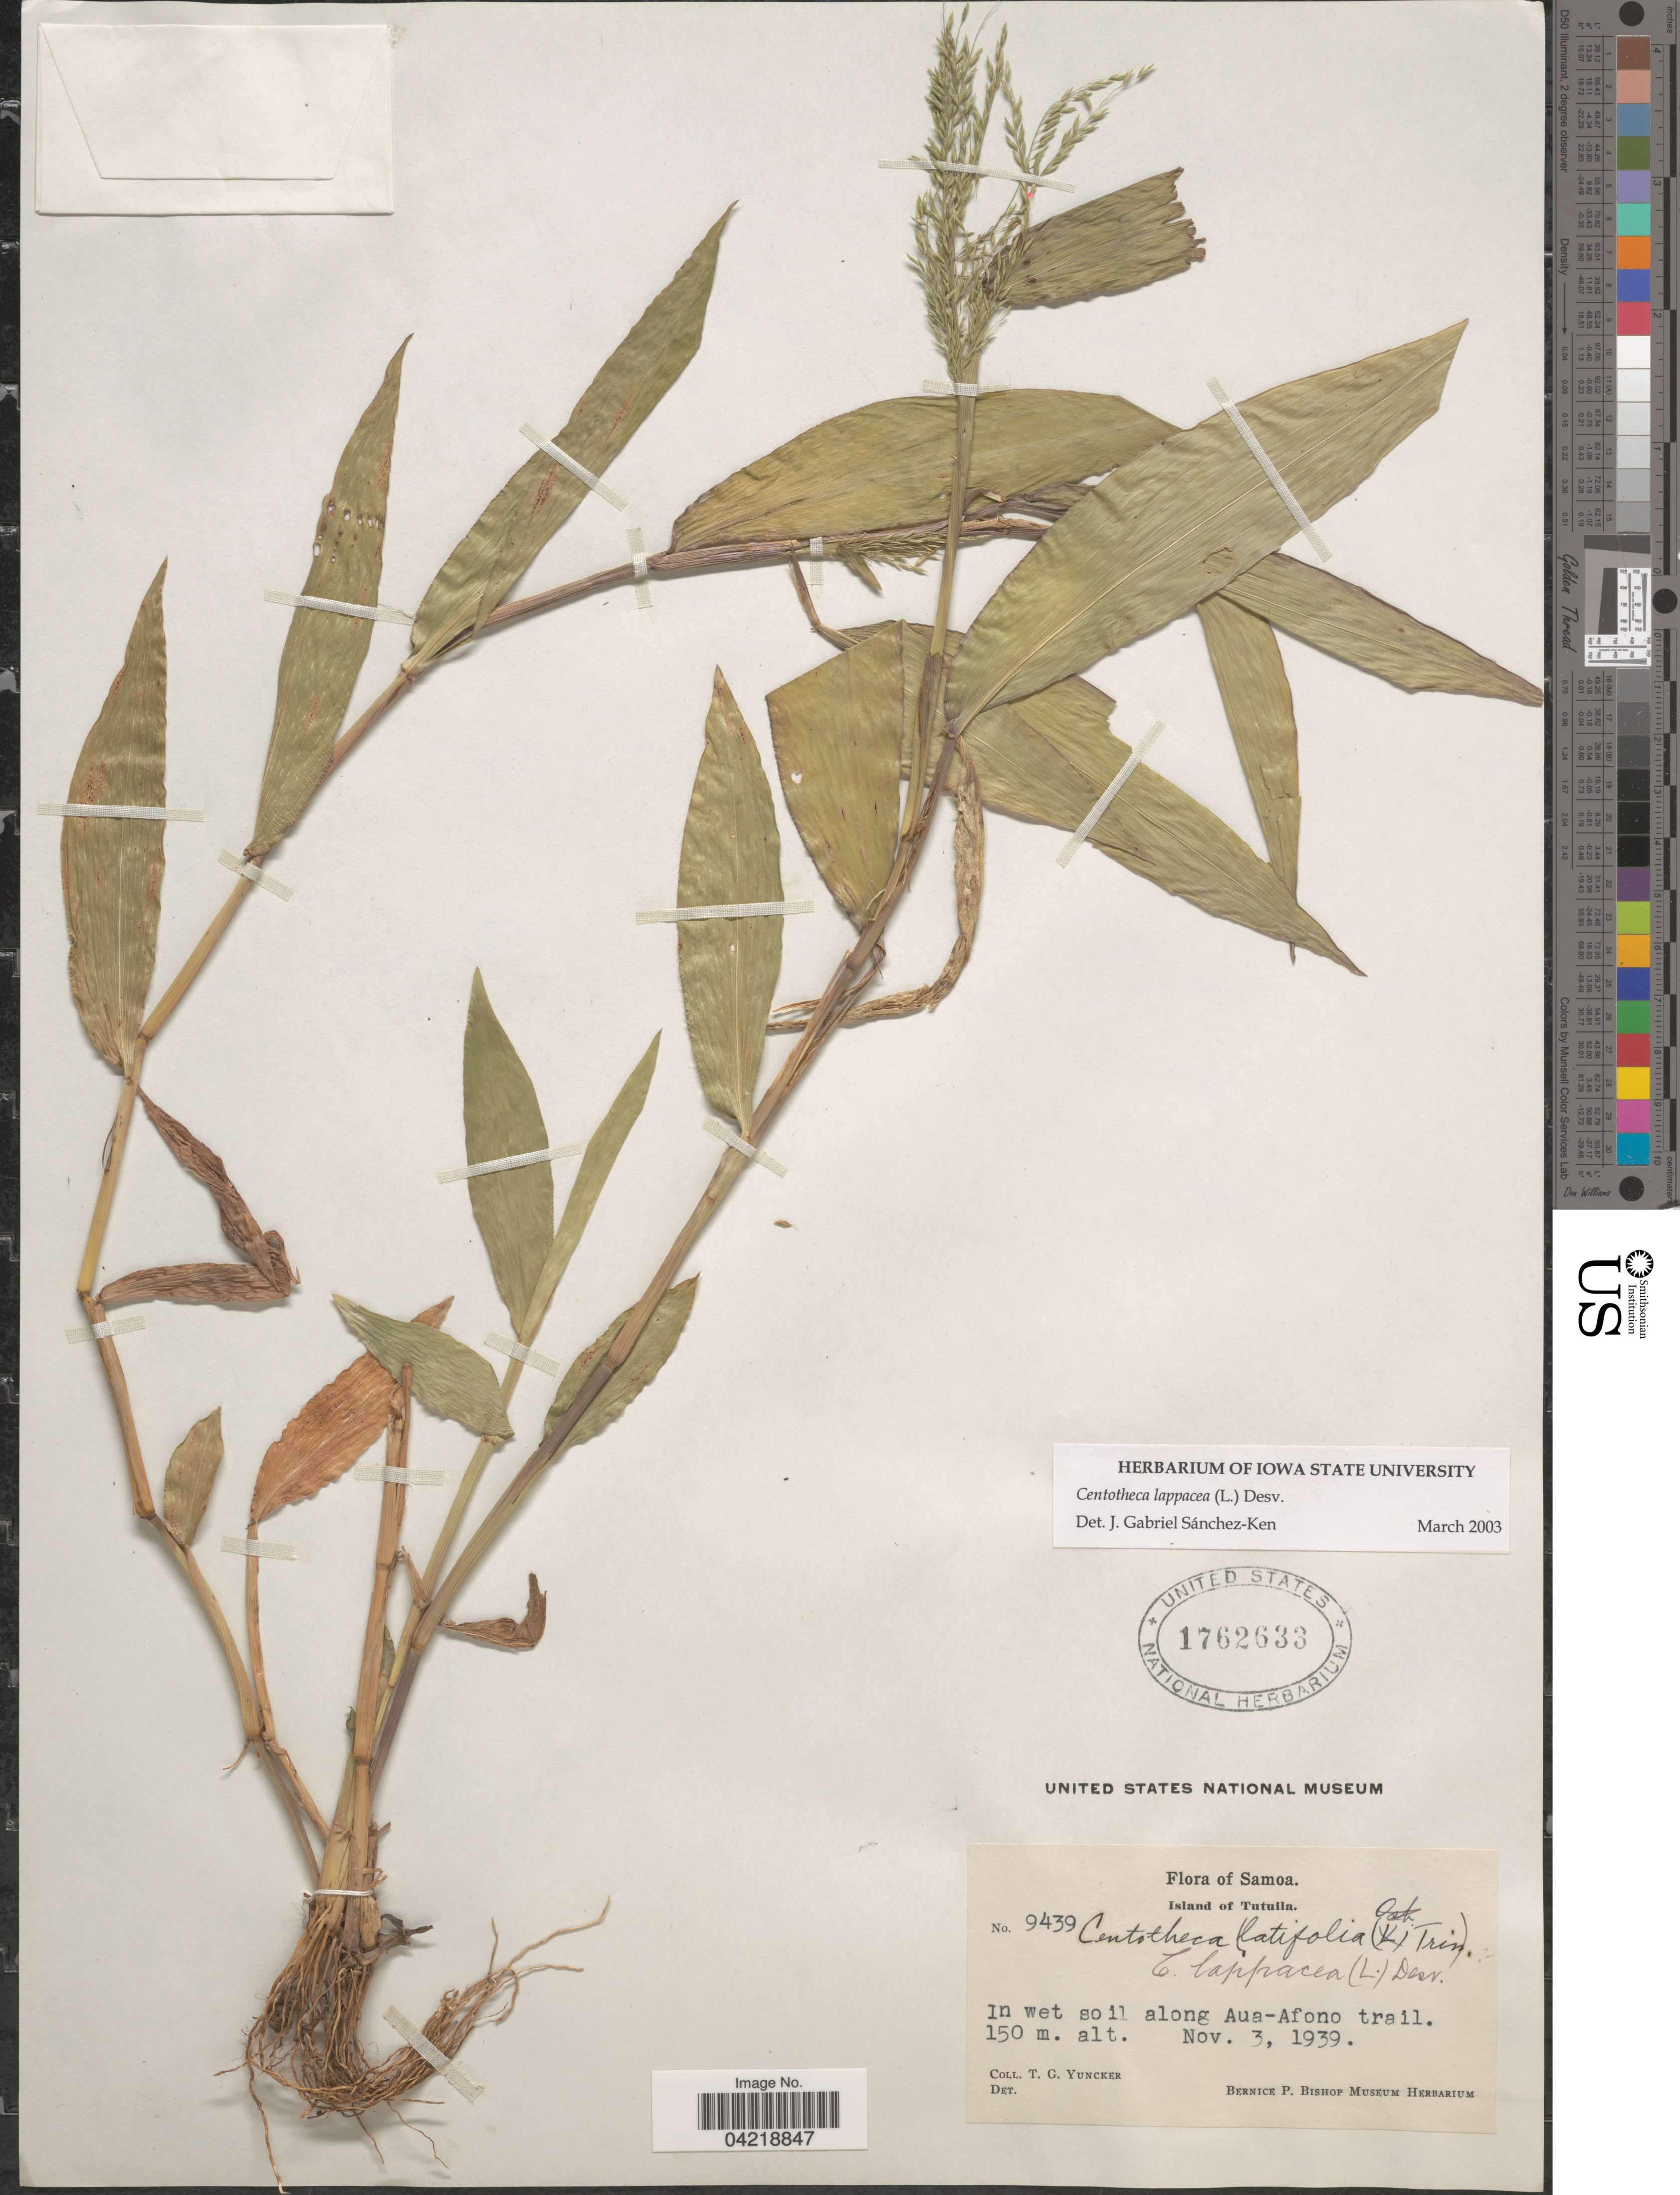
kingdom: Plantae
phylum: Tracheophyta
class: Liliopsida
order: Poales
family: Poaceae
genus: Centotheca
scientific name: Centotheca lappacea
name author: (L.) Desv.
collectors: T. G. Yuncker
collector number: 9439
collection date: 1939-11-03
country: American Samoa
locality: Samoa. Island of Tutuila. In wet soil along Aua-Afona trail.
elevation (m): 150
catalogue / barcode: US 1762633